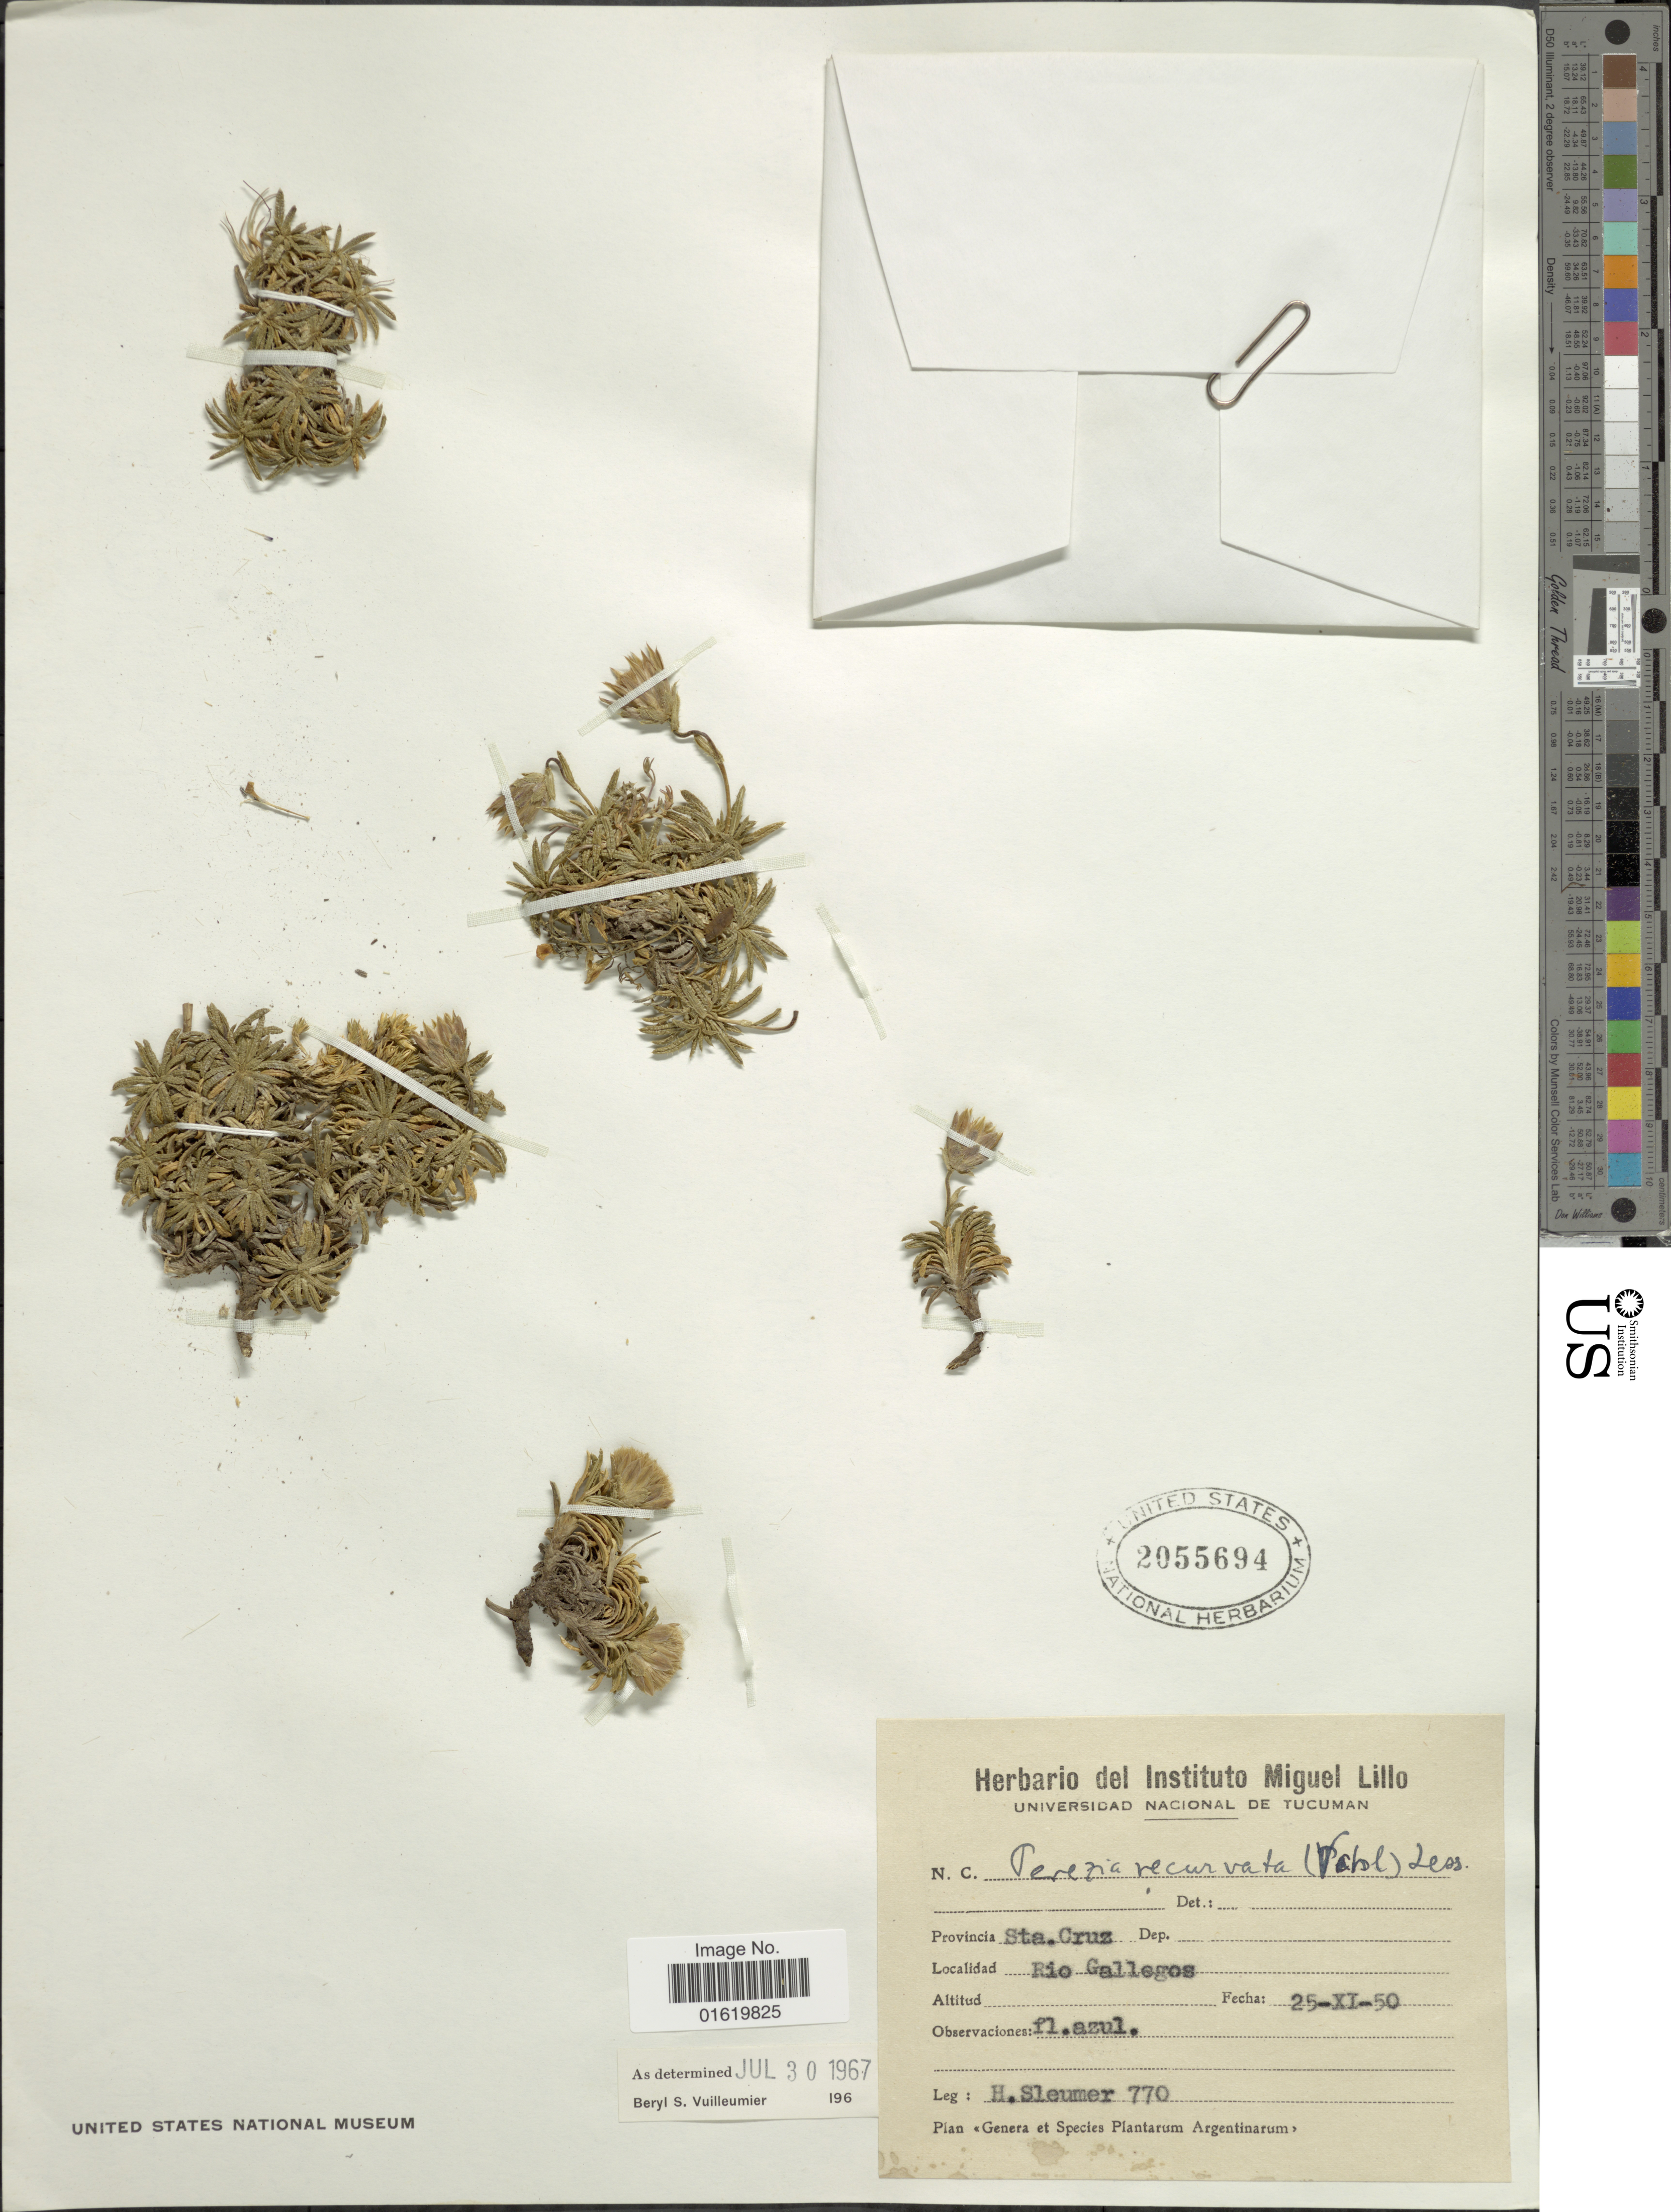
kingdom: Plantae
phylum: Tracheophyta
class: Magnoliopsida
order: Asterales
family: Asteraceae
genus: Perezia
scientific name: Perezia recurvata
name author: Less.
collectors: H. O. Sleumer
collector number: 770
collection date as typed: Transcribed d/m/y: 25/11/50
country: Argentina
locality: Provincia Sta. Cruz. Rio Gallegos.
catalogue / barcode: US 2055694